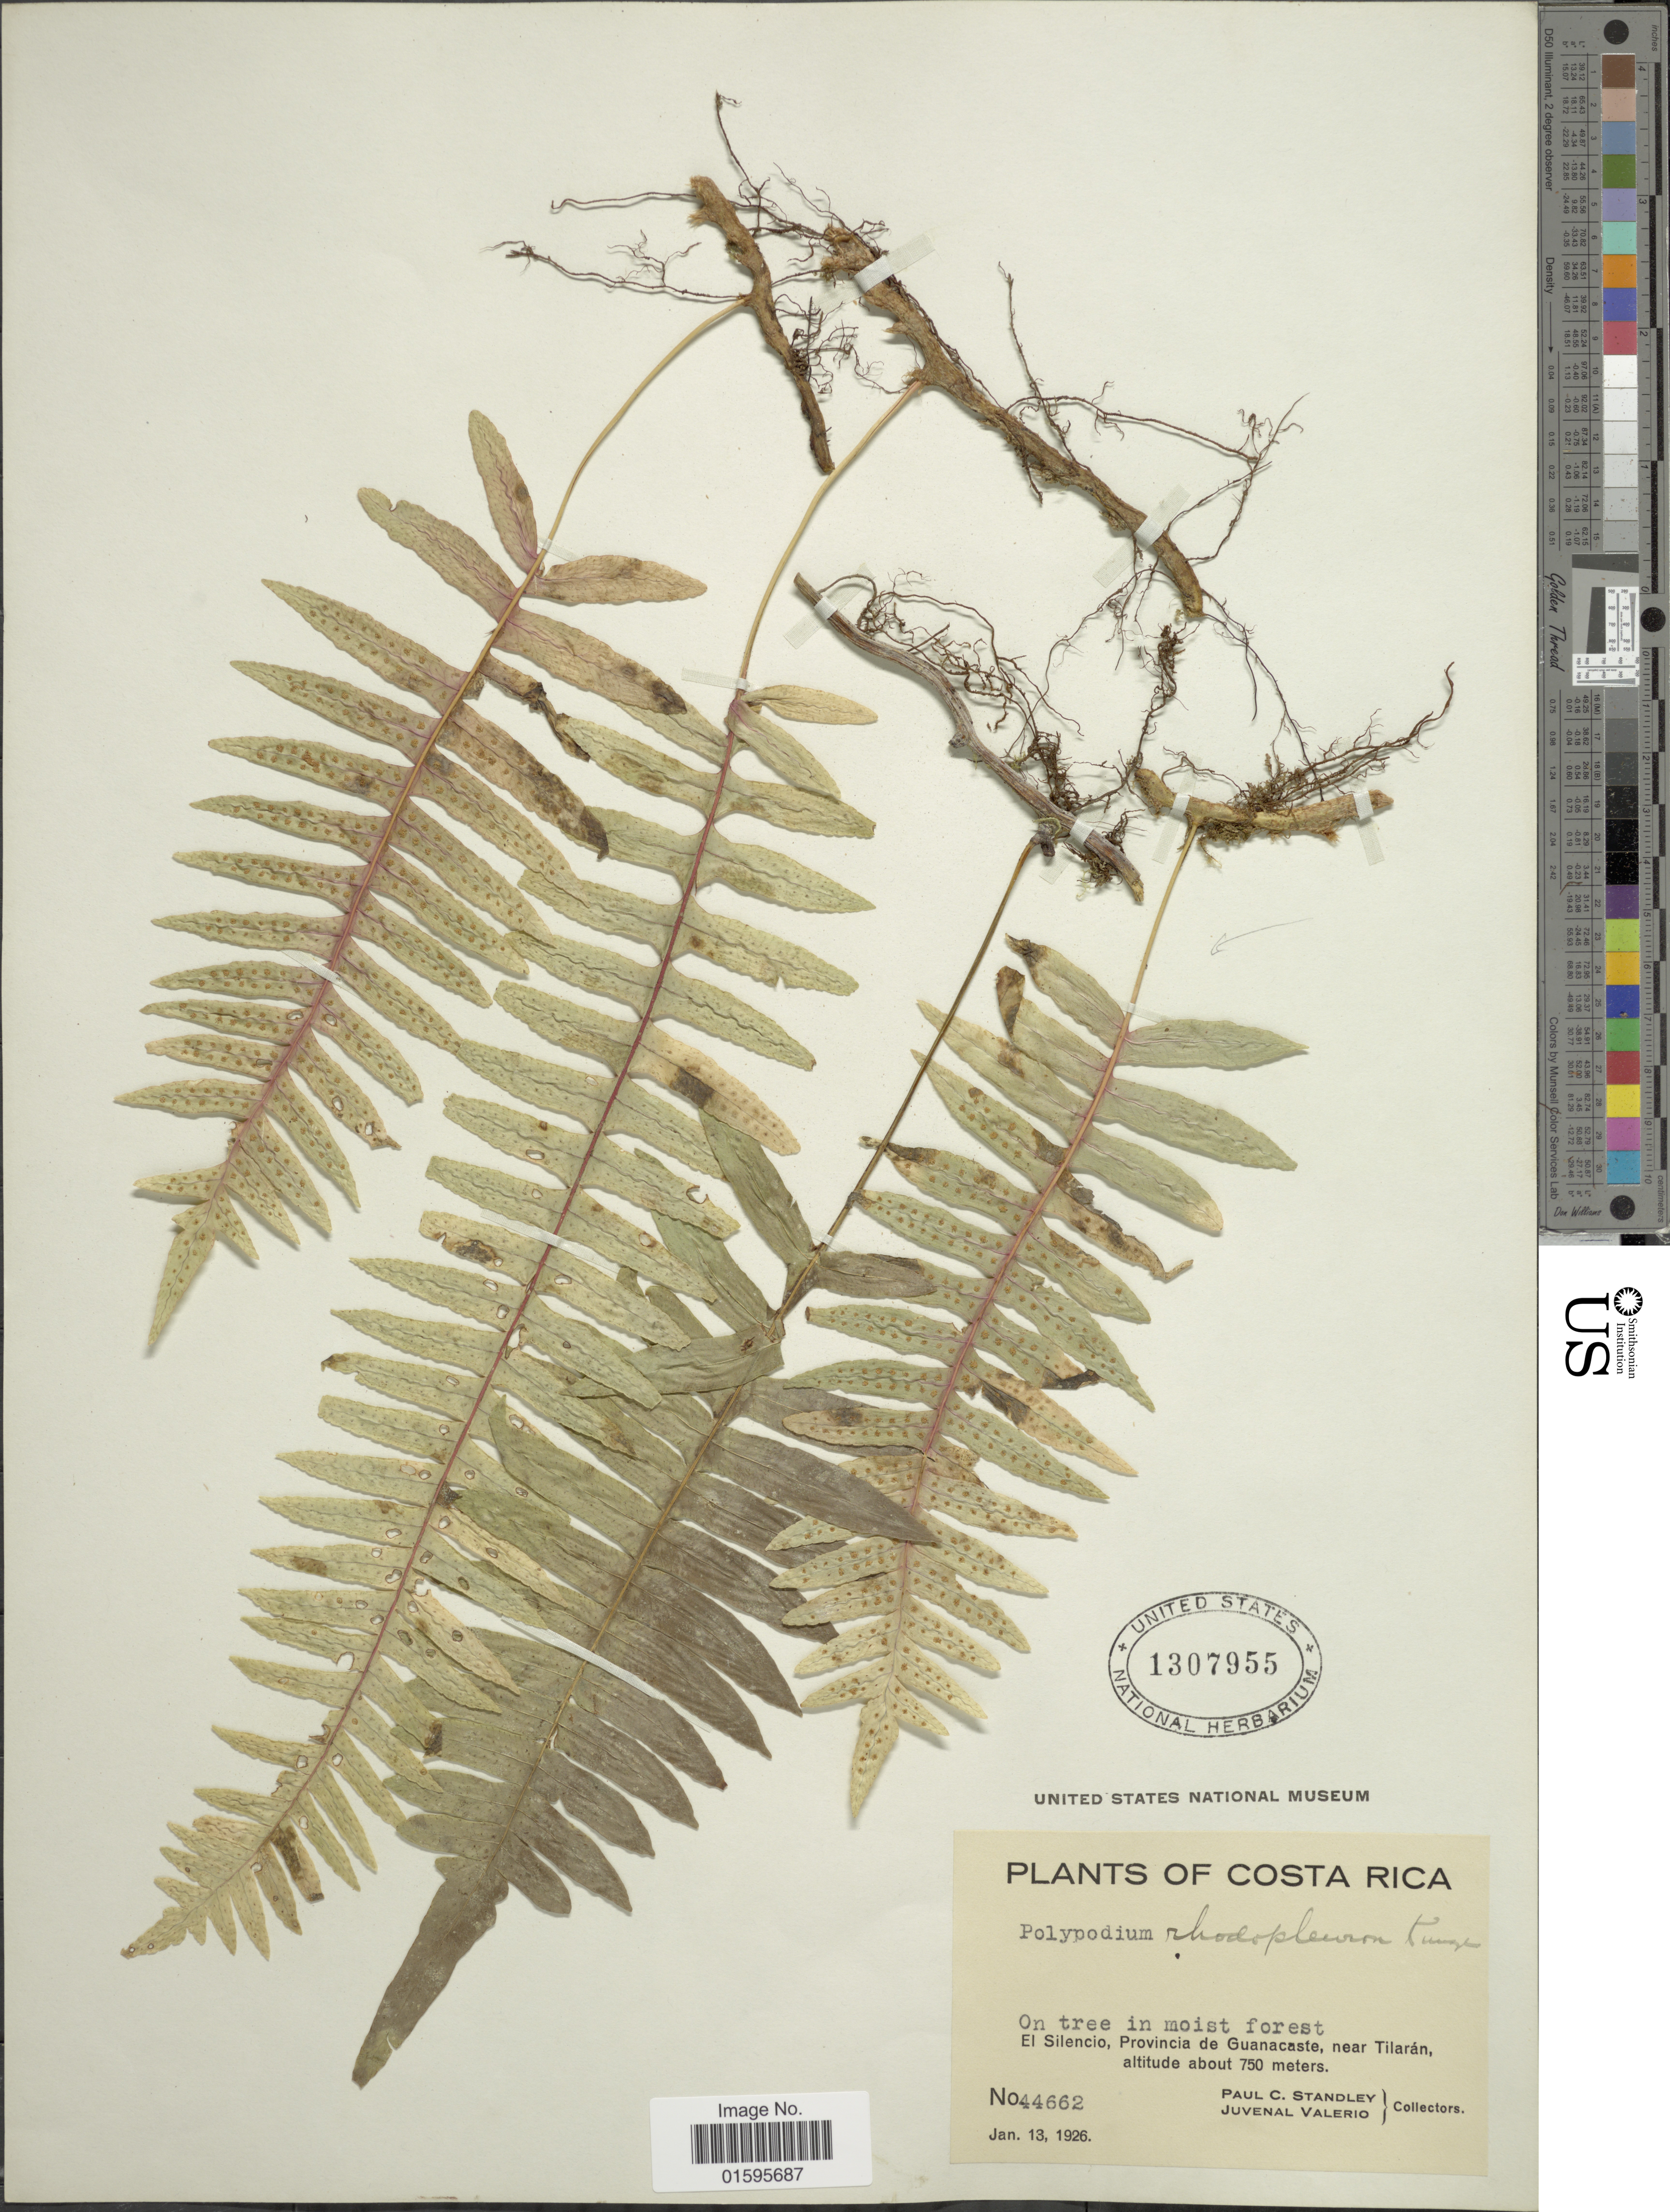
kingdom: Plantae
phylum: Tracheophyta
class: Polypodiopsida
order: Polypodiales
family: Polypodiaceae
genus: Polypodium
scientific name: Polypodium rhodopleuron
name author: Kunze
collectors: P. C. Standley & J. Valerio R.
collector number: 44662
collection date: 1926-01-13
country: Costa Rica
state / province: Guanacaste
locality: El Silencio, Provincia de Guanacaste, near Tilaran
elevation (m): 750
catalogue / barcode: US 1307955